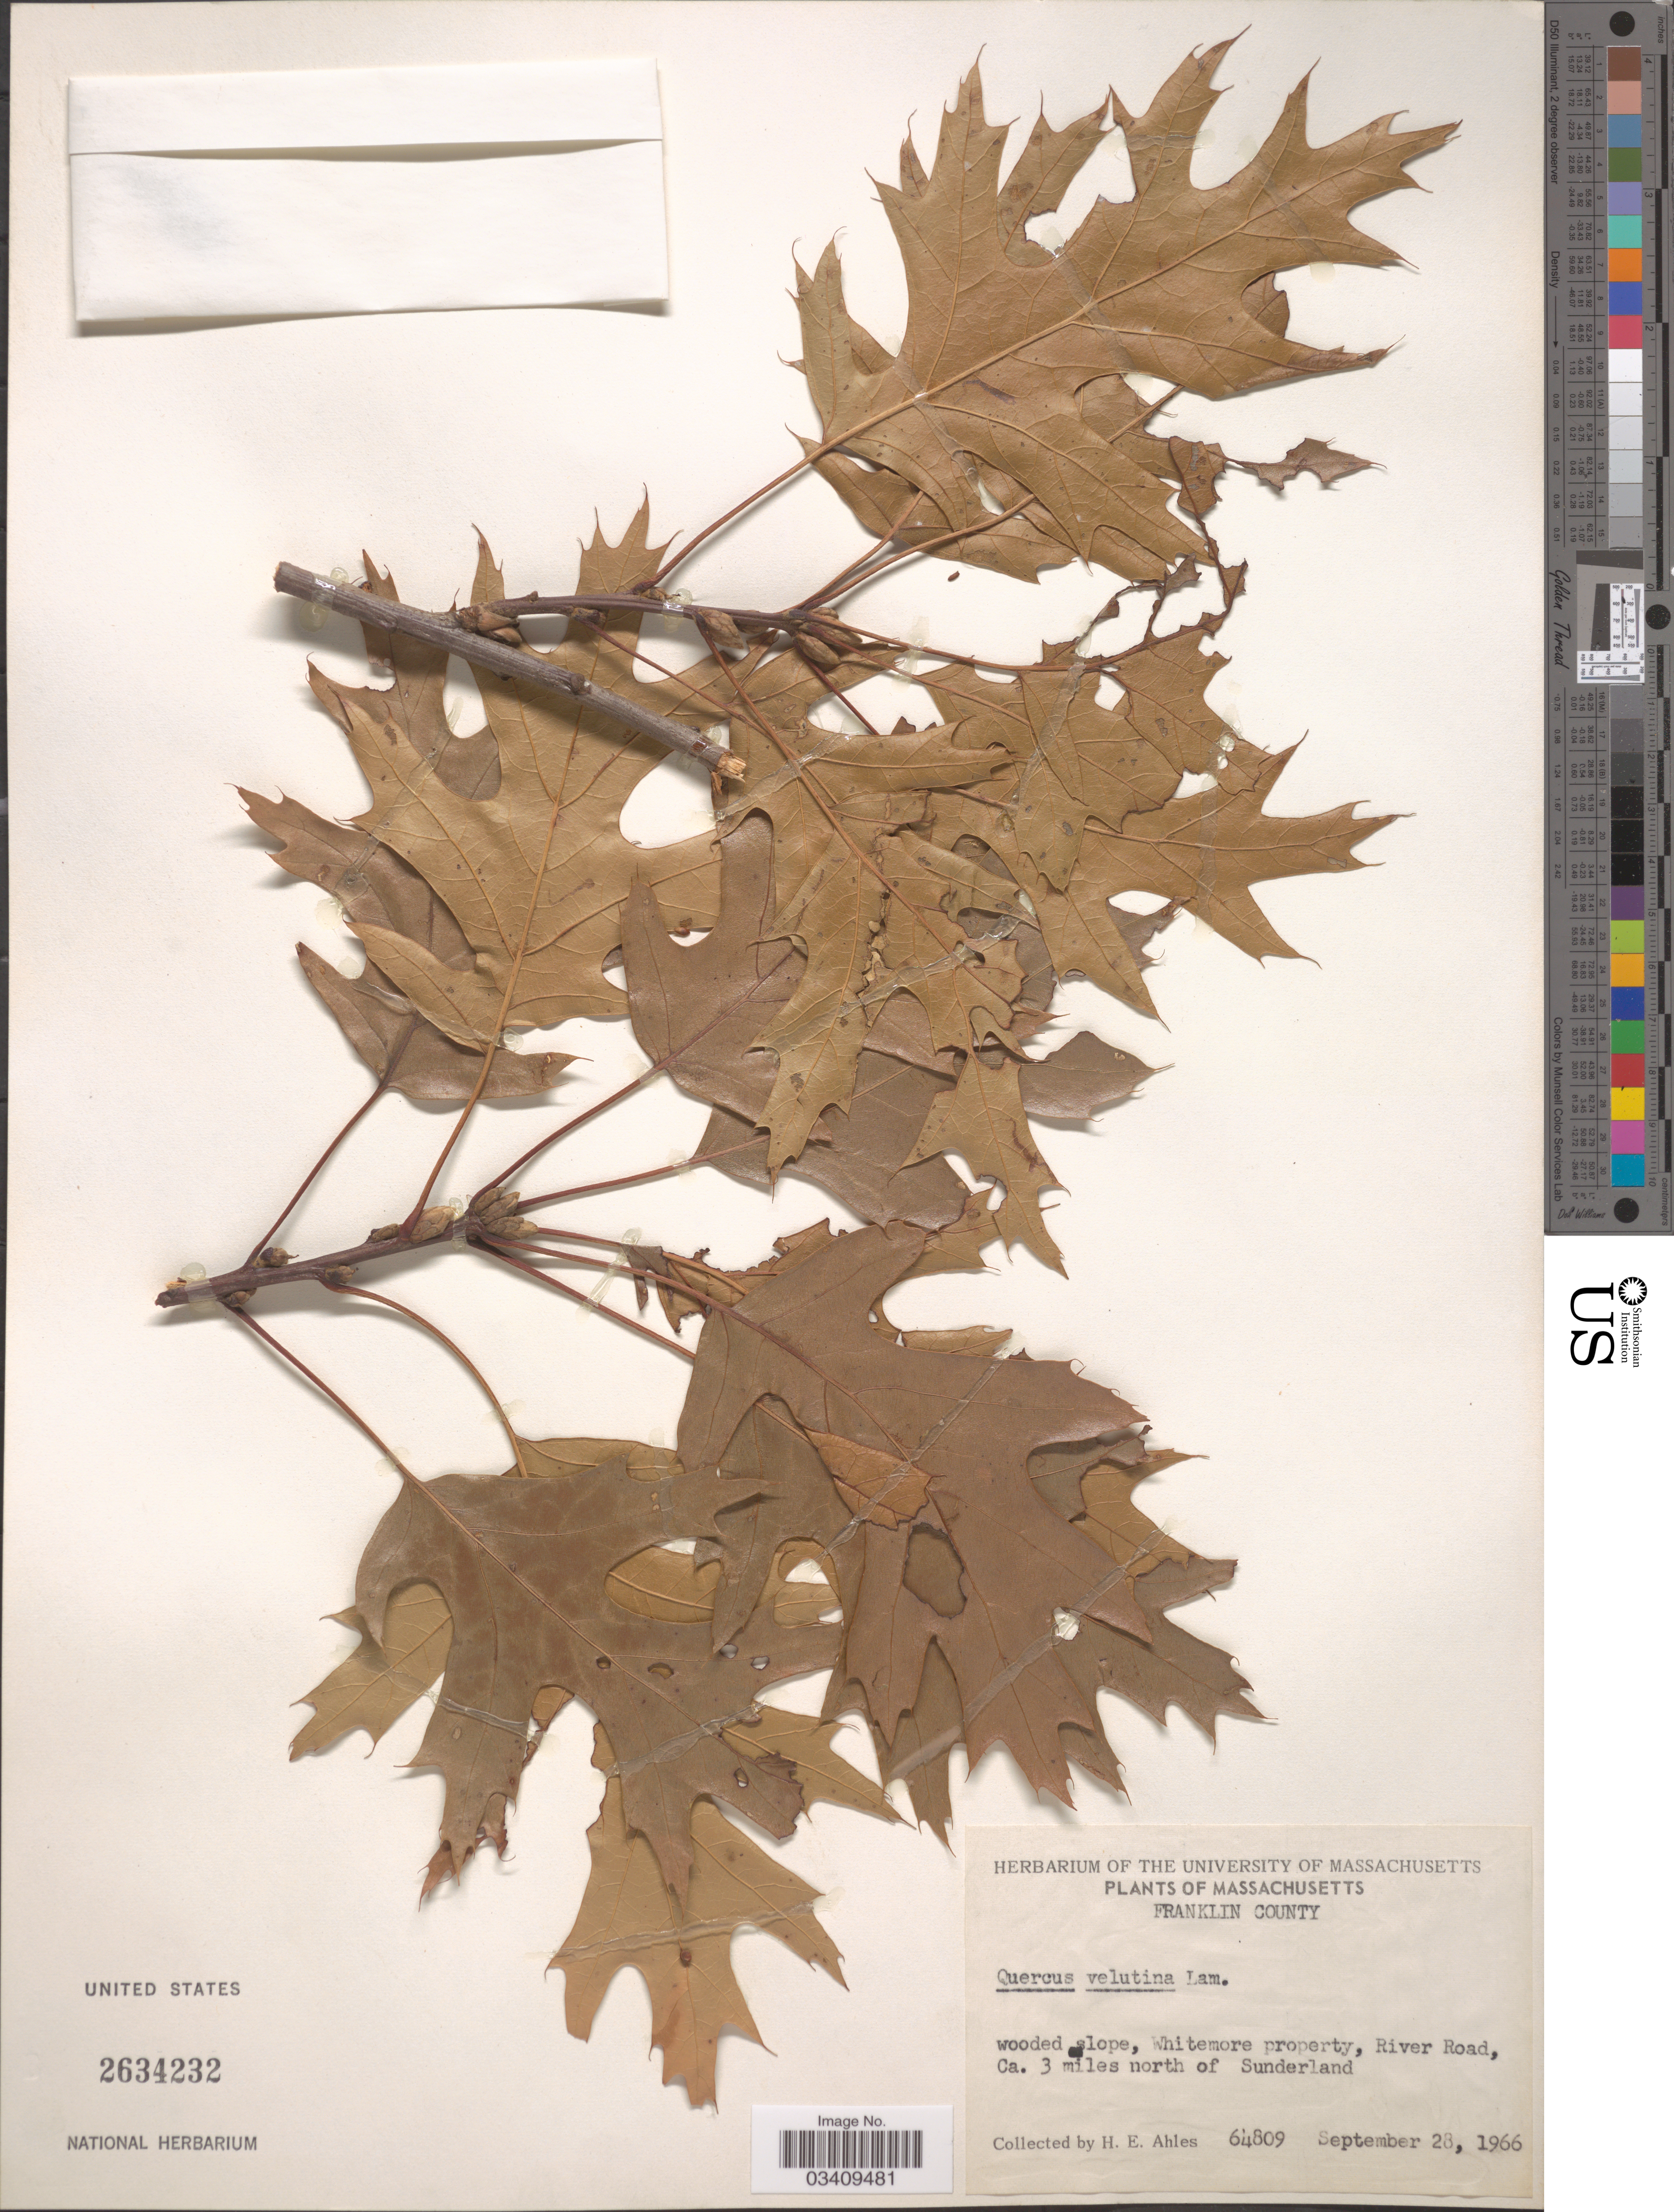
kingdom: Plantae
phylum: Tracheophyta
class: Magnoliopsida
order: Fagales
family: Fagaceae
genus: Quercus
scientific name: Quercus velutina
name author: Lam.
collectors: H. E. Ahles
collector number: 64809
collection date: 1966-09-28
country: United States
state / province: Massachusetts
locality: Franklin County. Whitemore property, River Road, Ca. 3 miles north of Sunderland.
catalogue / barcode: US 2634232